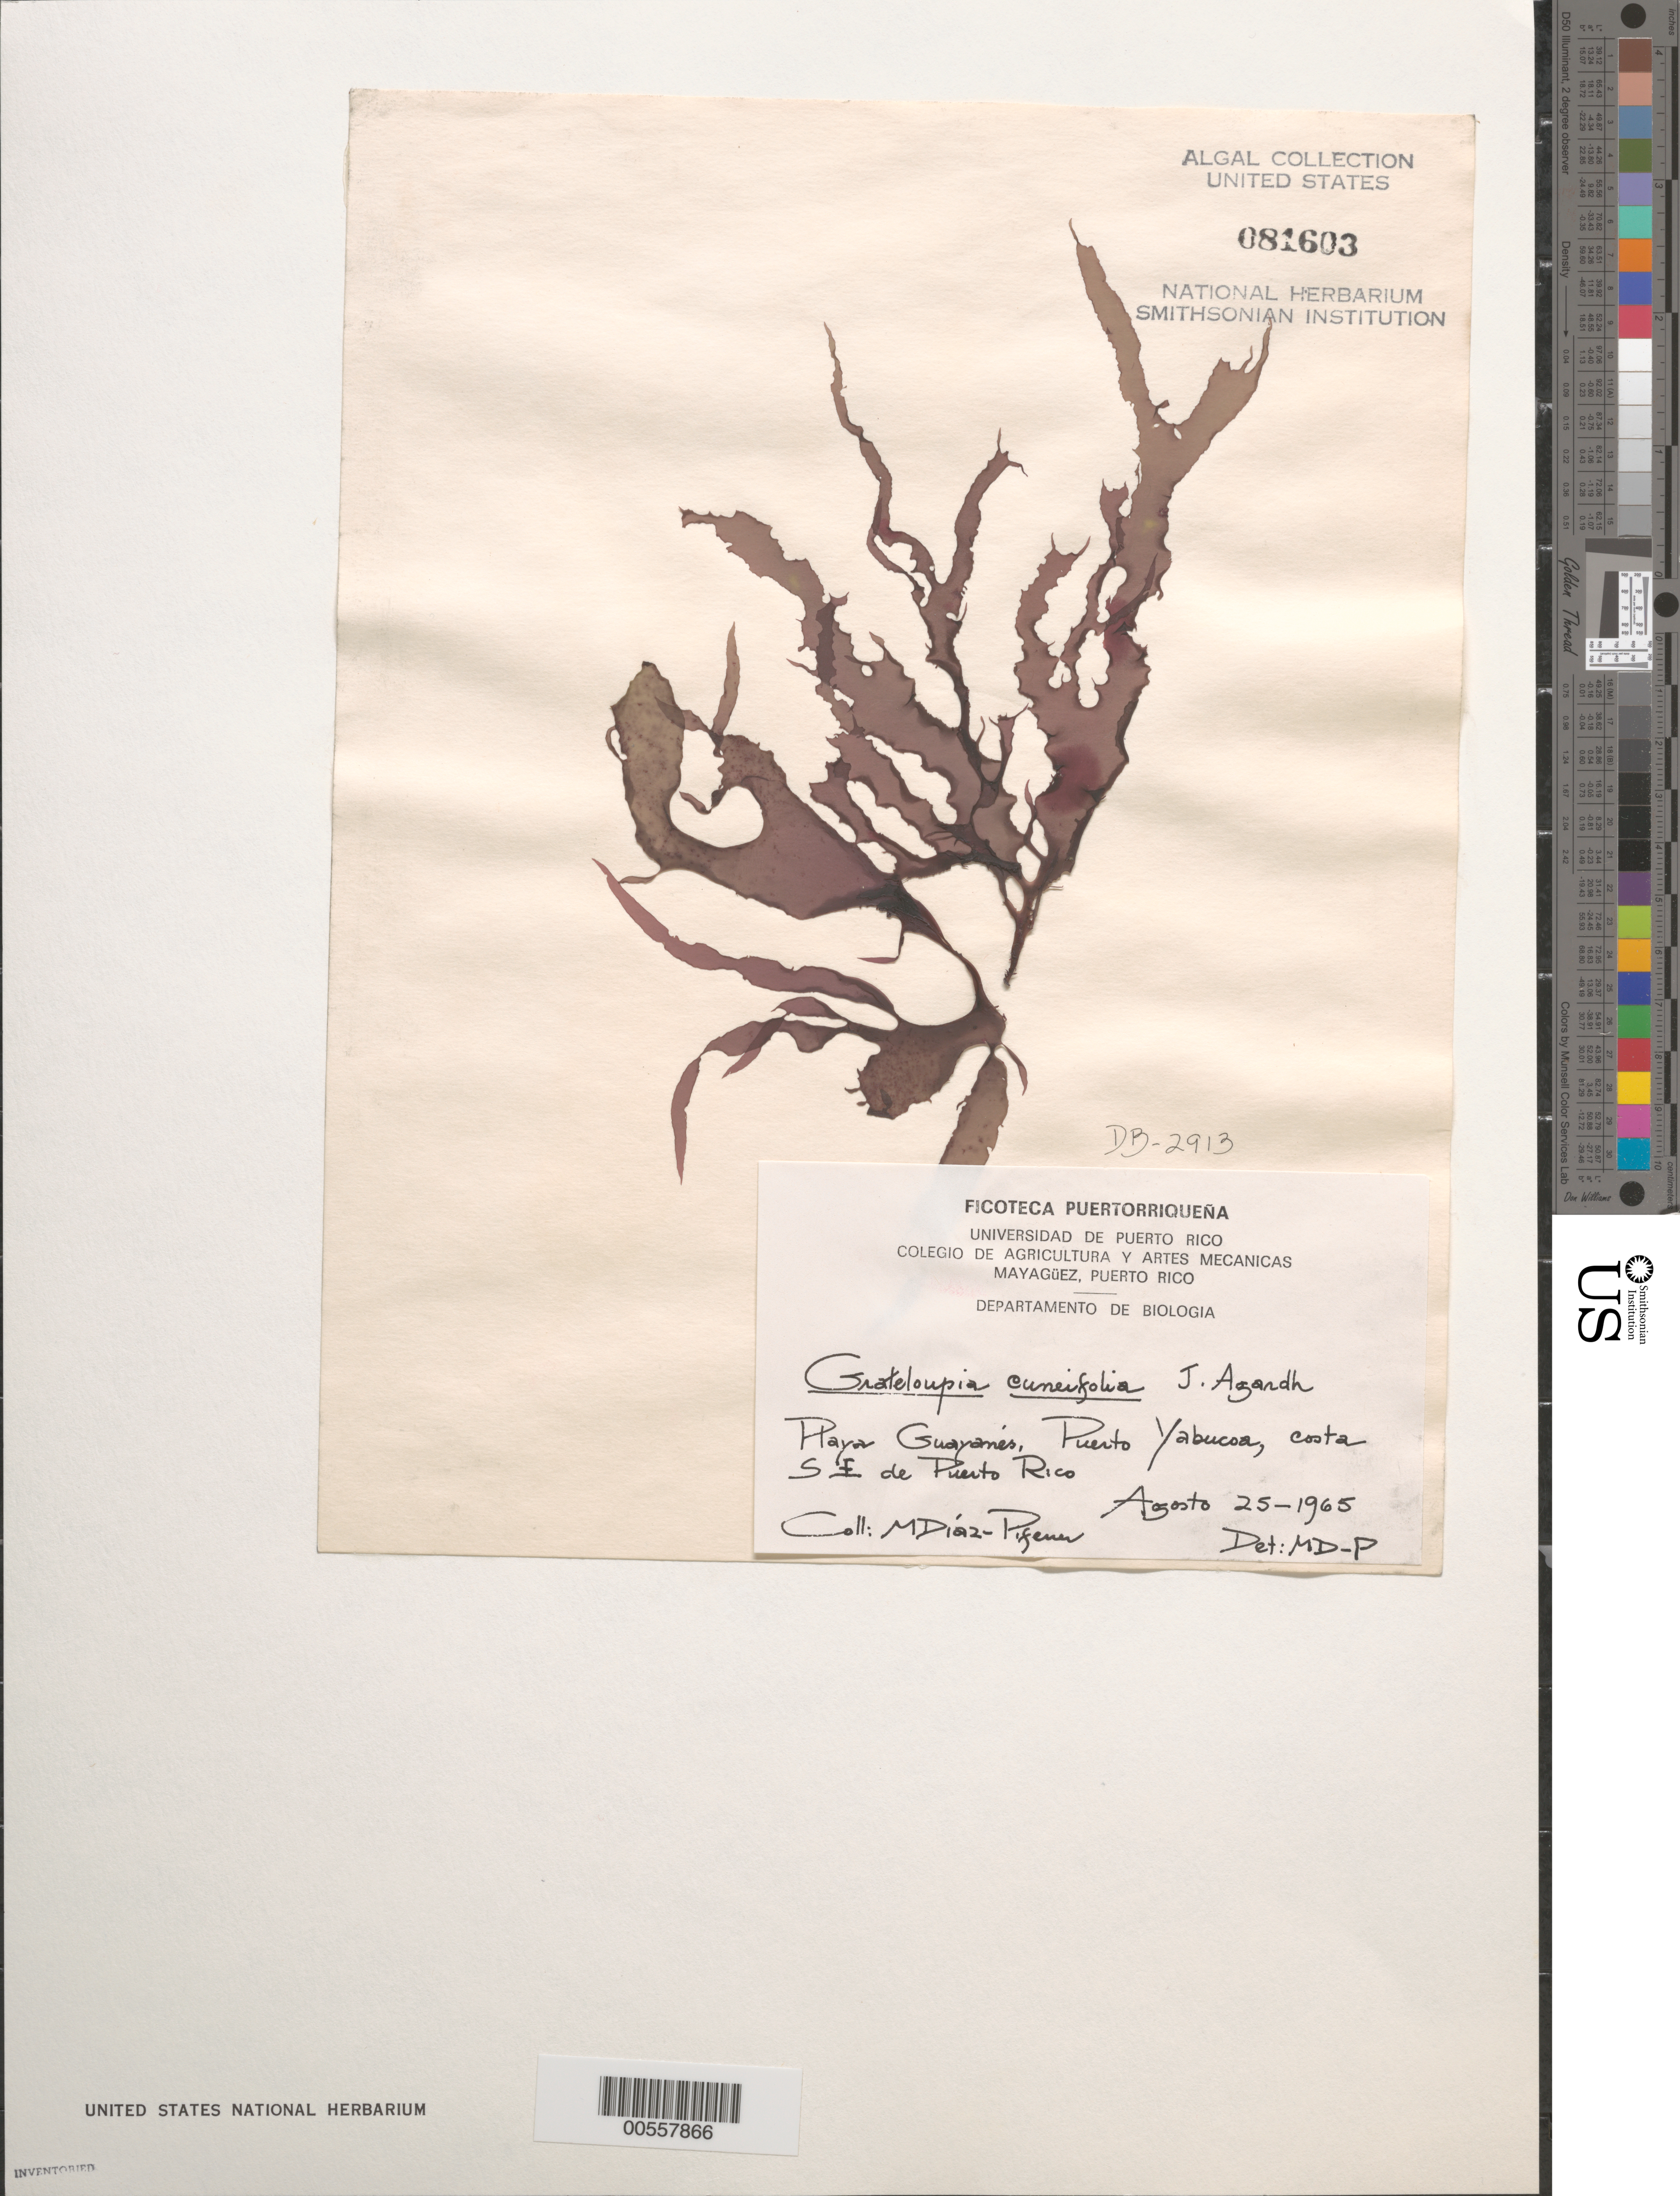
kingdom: Plantae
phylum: Rhodophyta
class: Florideophyceae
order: Halymeniales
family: Halymeniaceae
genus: Grateloupia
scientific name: Grateloupia cuneifolia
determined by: Diaz-Piferrer, M.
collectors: M. Diaz-Piferrer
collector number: Db-2913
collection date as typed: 25 Aug 1965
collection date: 1965-08-25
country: Puerto Rico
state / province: Yabucoa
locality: Playa Guayanes, Puerto Yabucoa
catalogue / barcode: US 81603